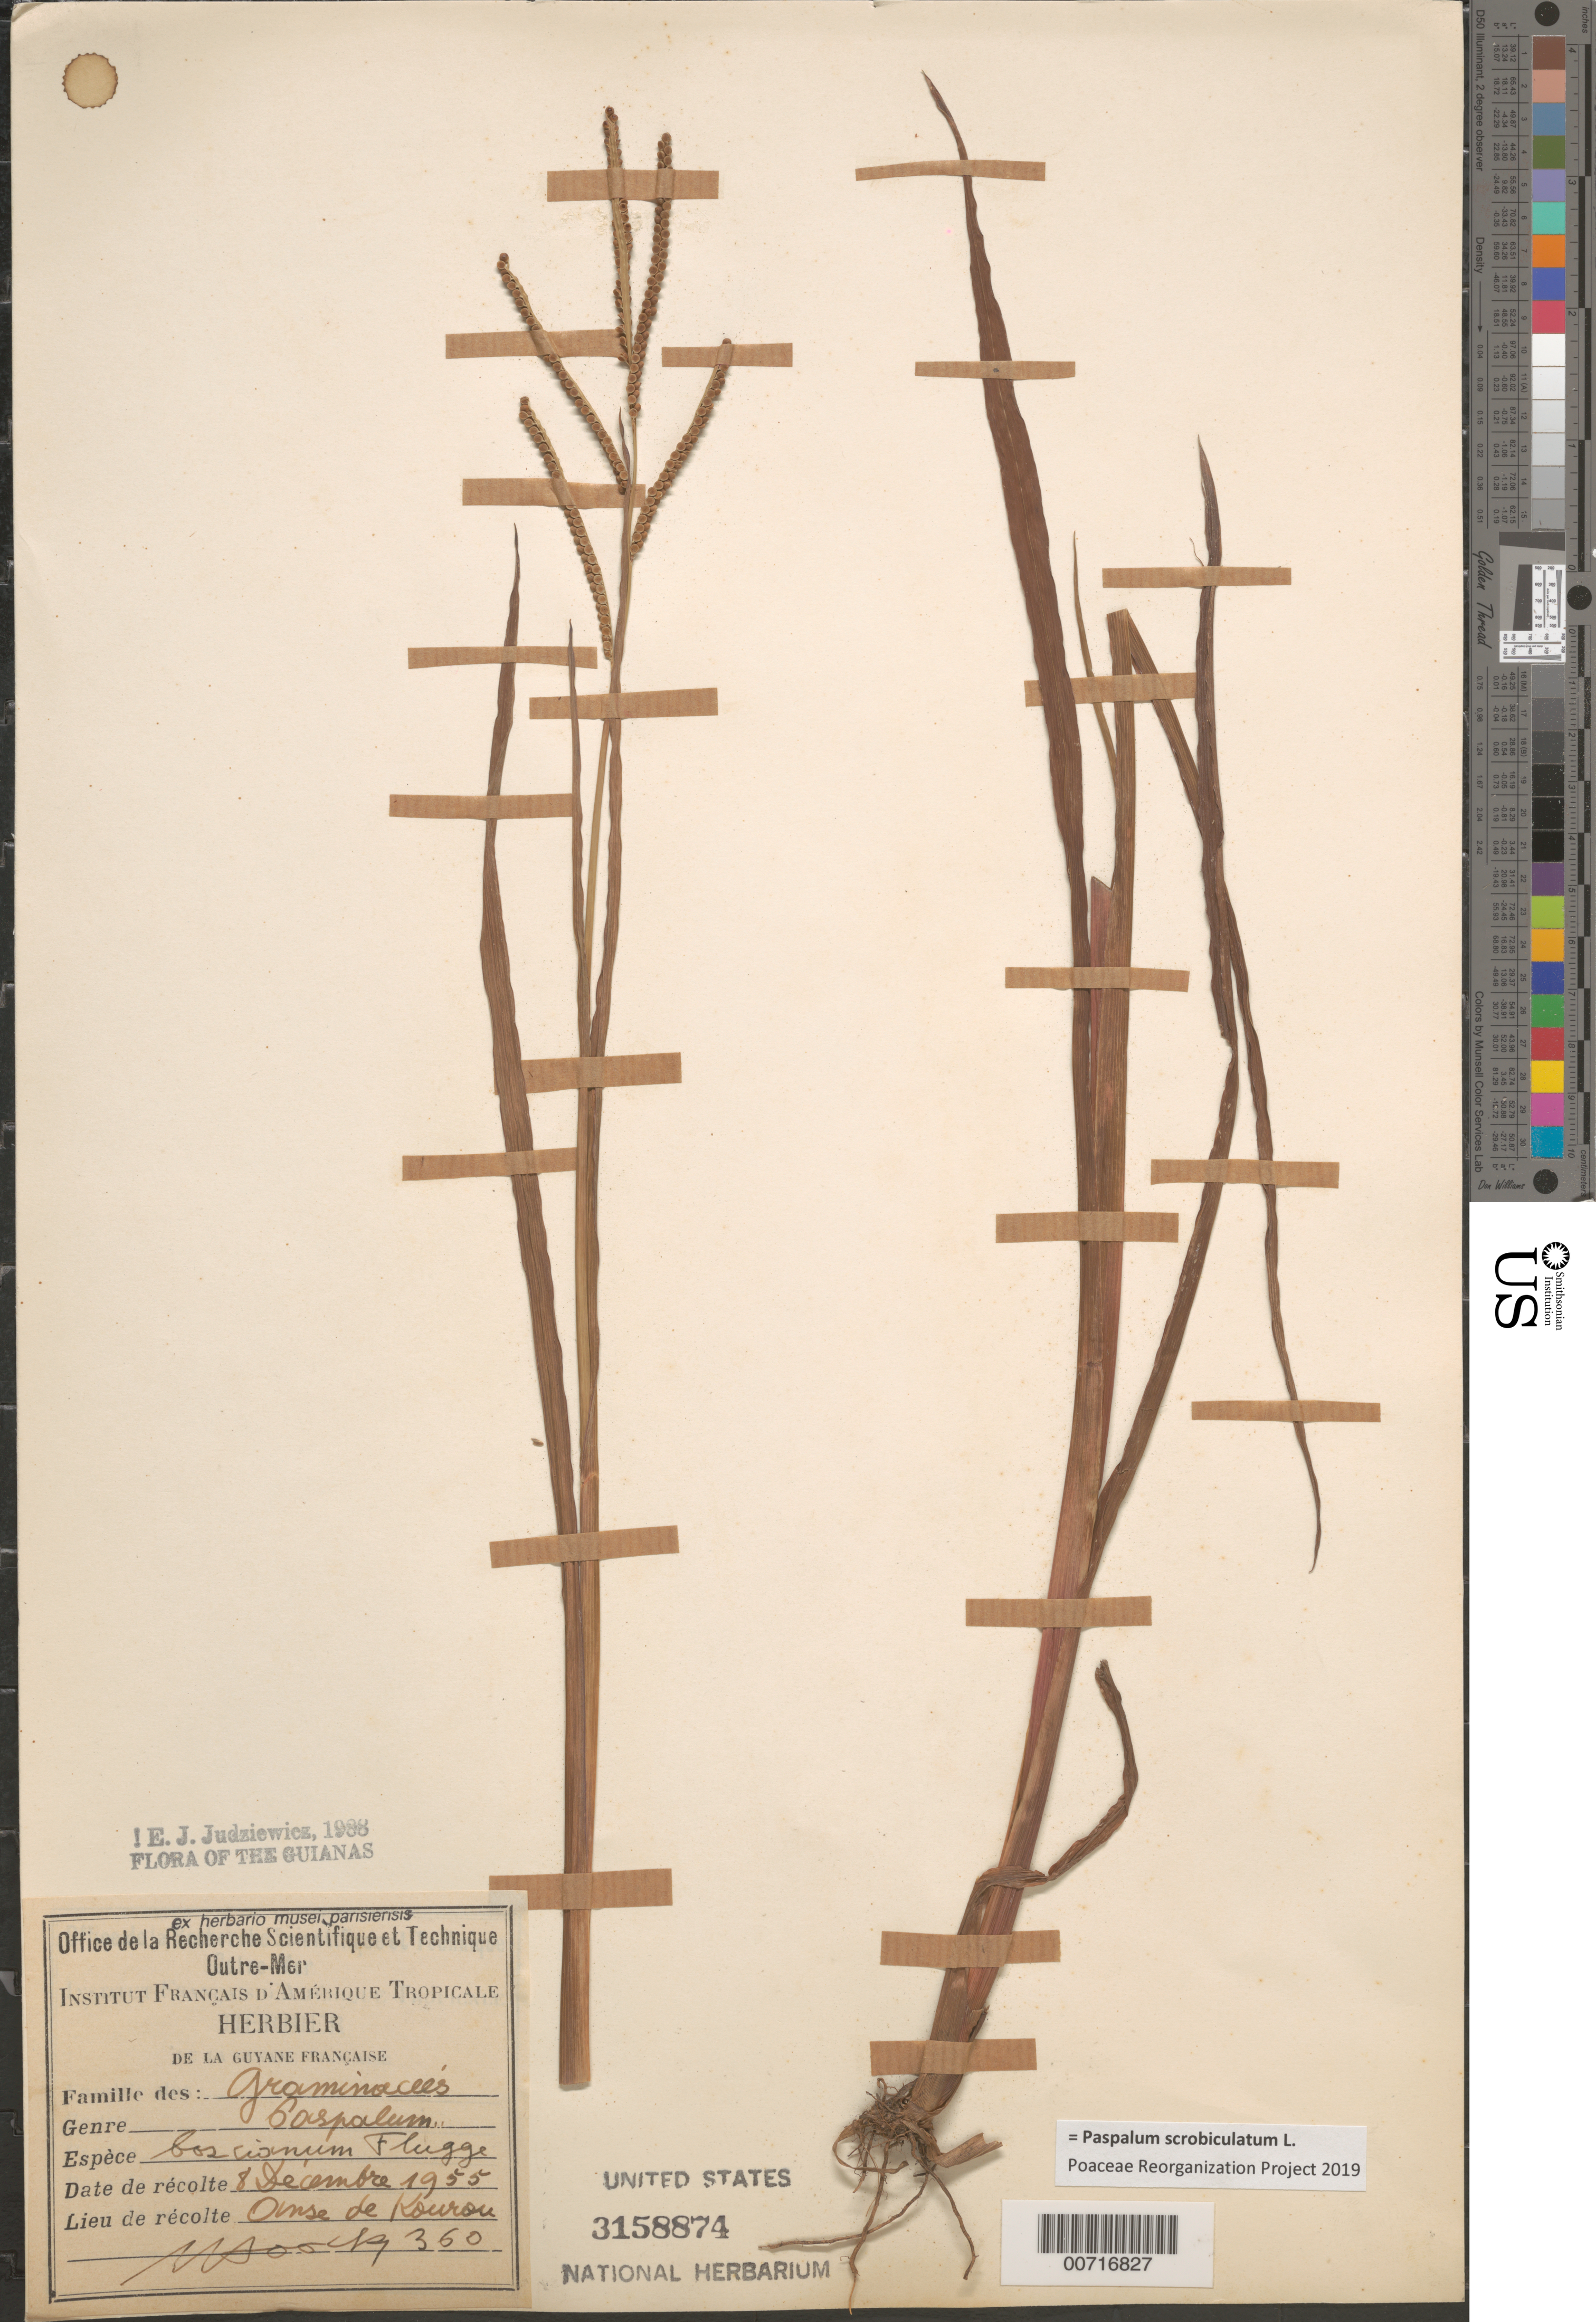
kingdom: Plantae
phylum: Tracheophyta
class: Liliopsida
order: Poales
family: Poaceae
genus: Paspalum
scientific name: Paspalum scrobiculatum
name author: L.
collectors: J. Hoock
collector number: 360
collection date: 1955-12-08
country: French Guiana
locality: Guyane Française. Anse de Kourou.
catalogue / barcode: US 3158874